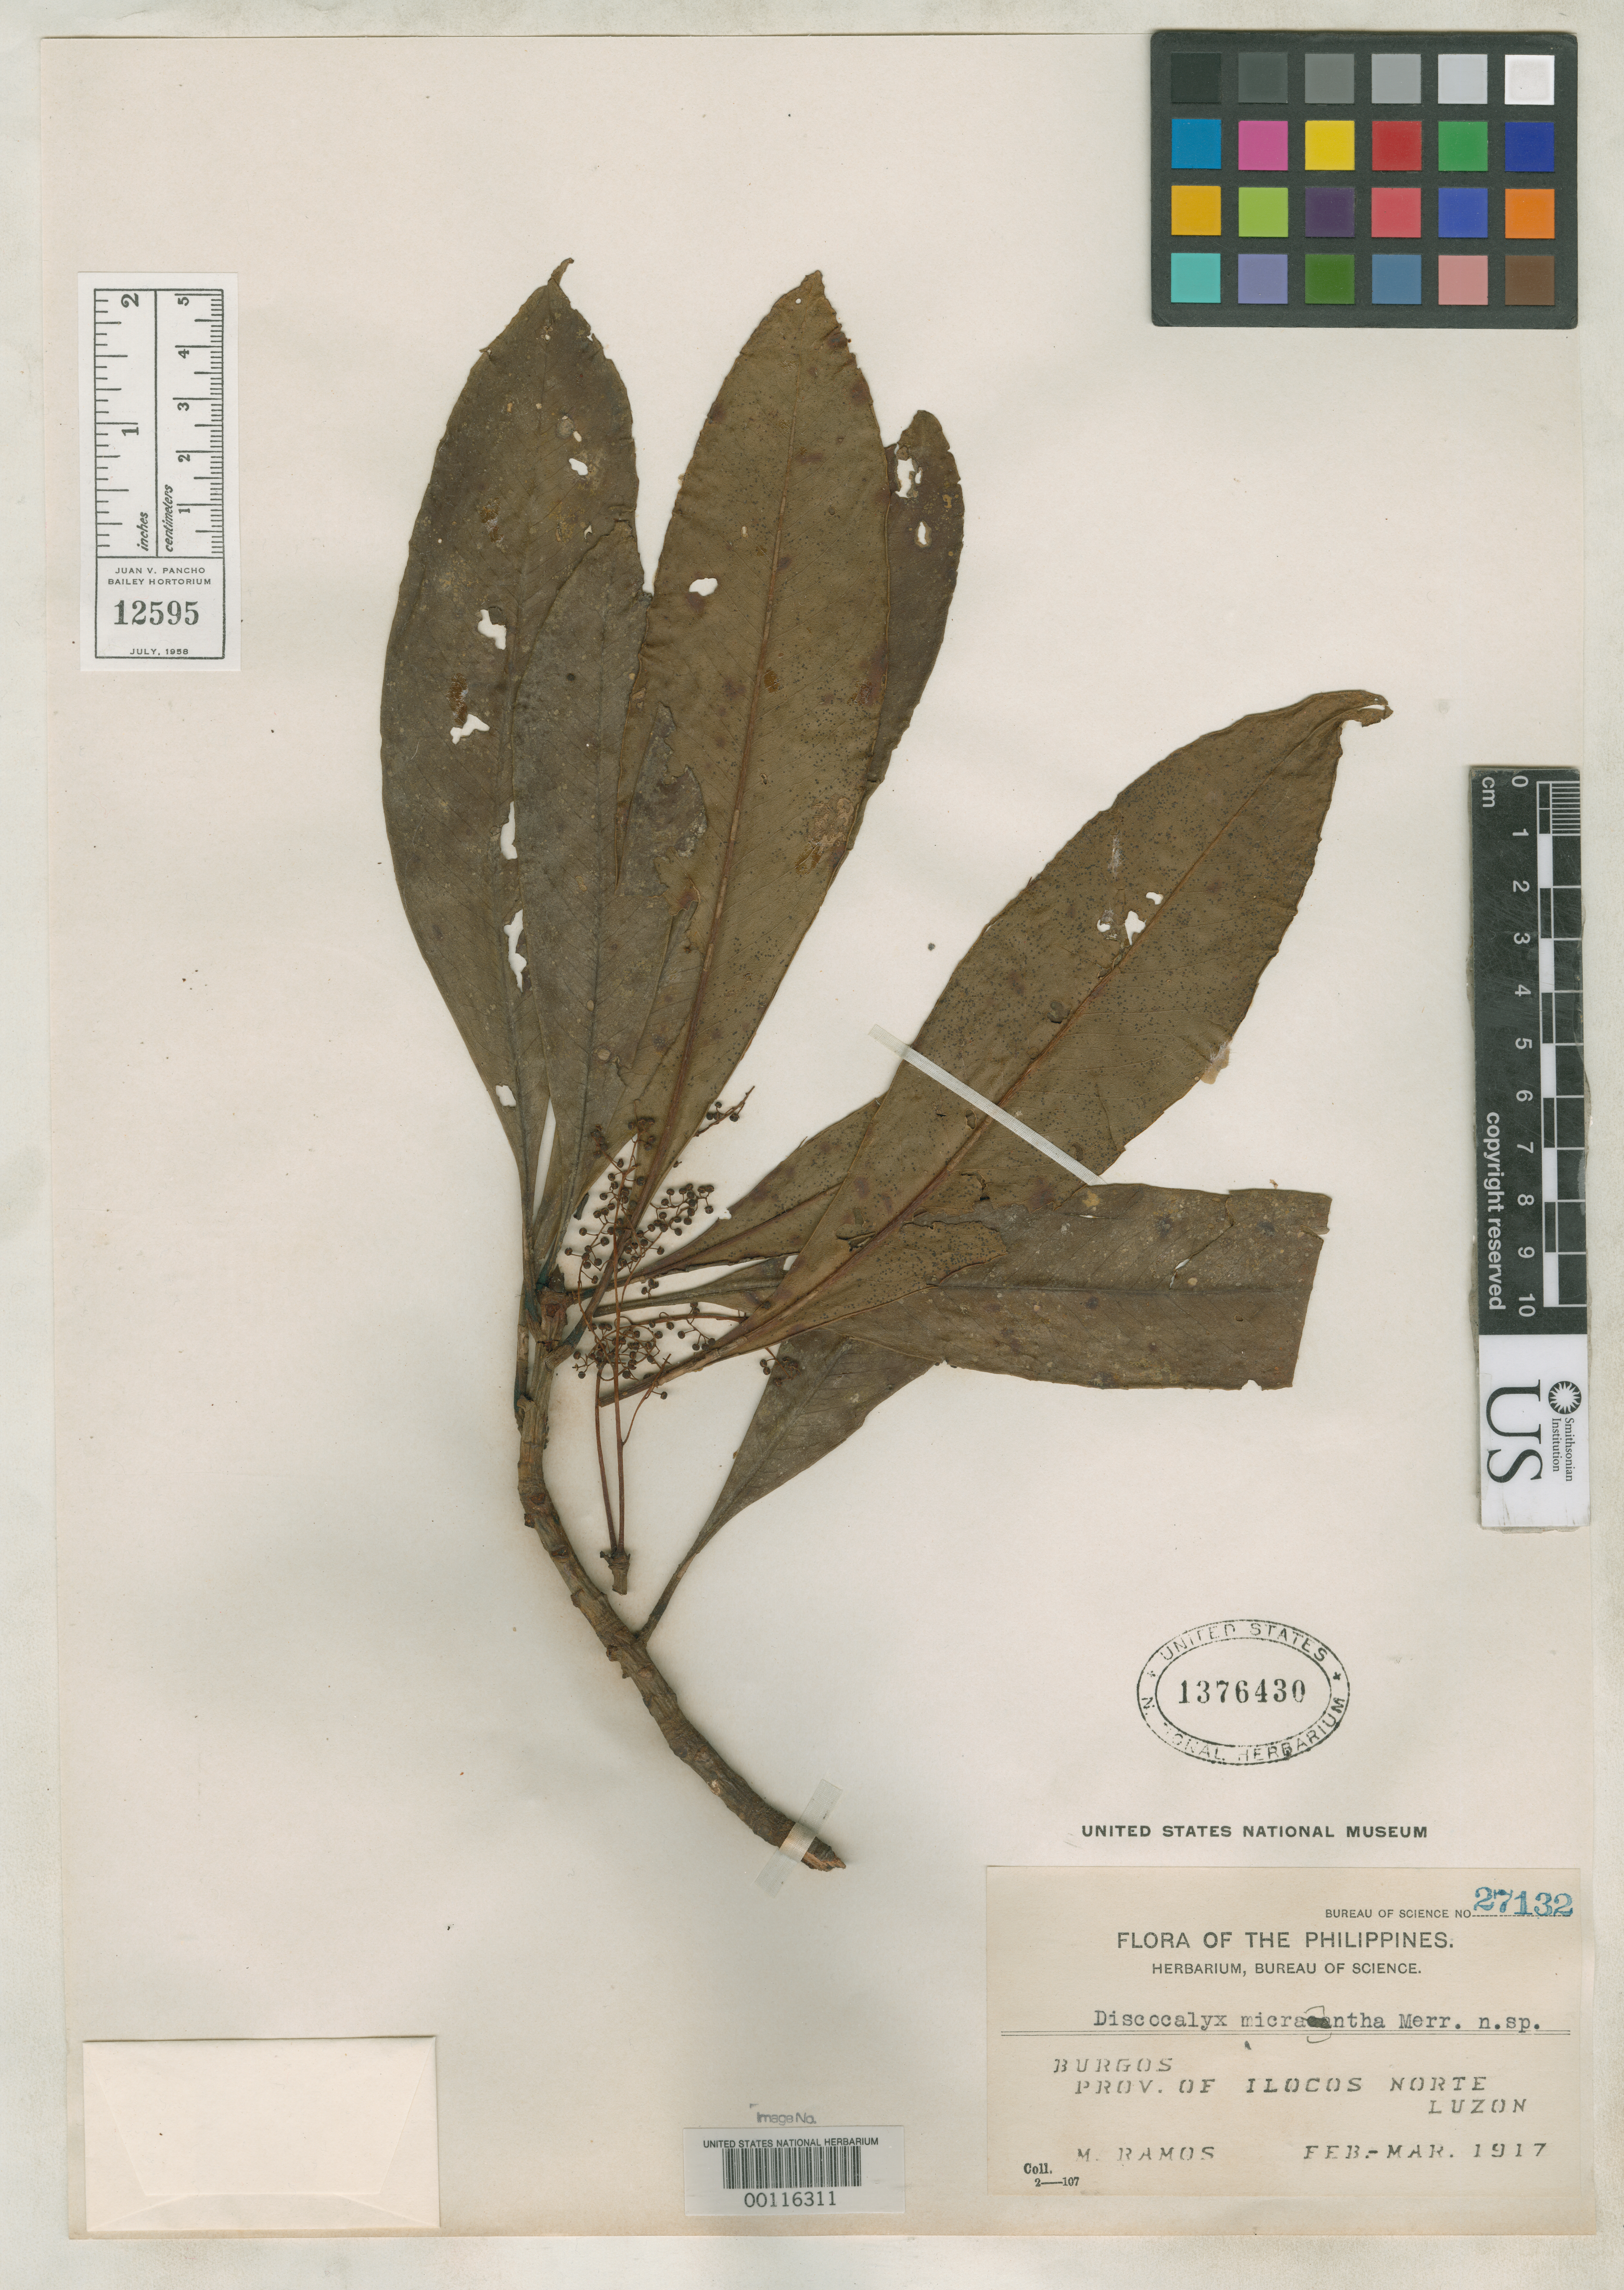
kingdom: Plantae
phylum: Tracheophyta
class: Magnoliopsida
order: Ericales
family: Primulaceae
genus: Discocalyx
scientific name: Discocalyx micrantha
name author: Merr.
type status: Isotype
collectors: M. Ramos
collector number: Bur. Sci. 27132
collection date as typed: Mar 1917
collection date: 1917-03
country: Philippines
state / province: Ilocos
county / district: Ilocos Norte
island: Luzon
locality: Burgos.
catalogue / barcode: US 1376430